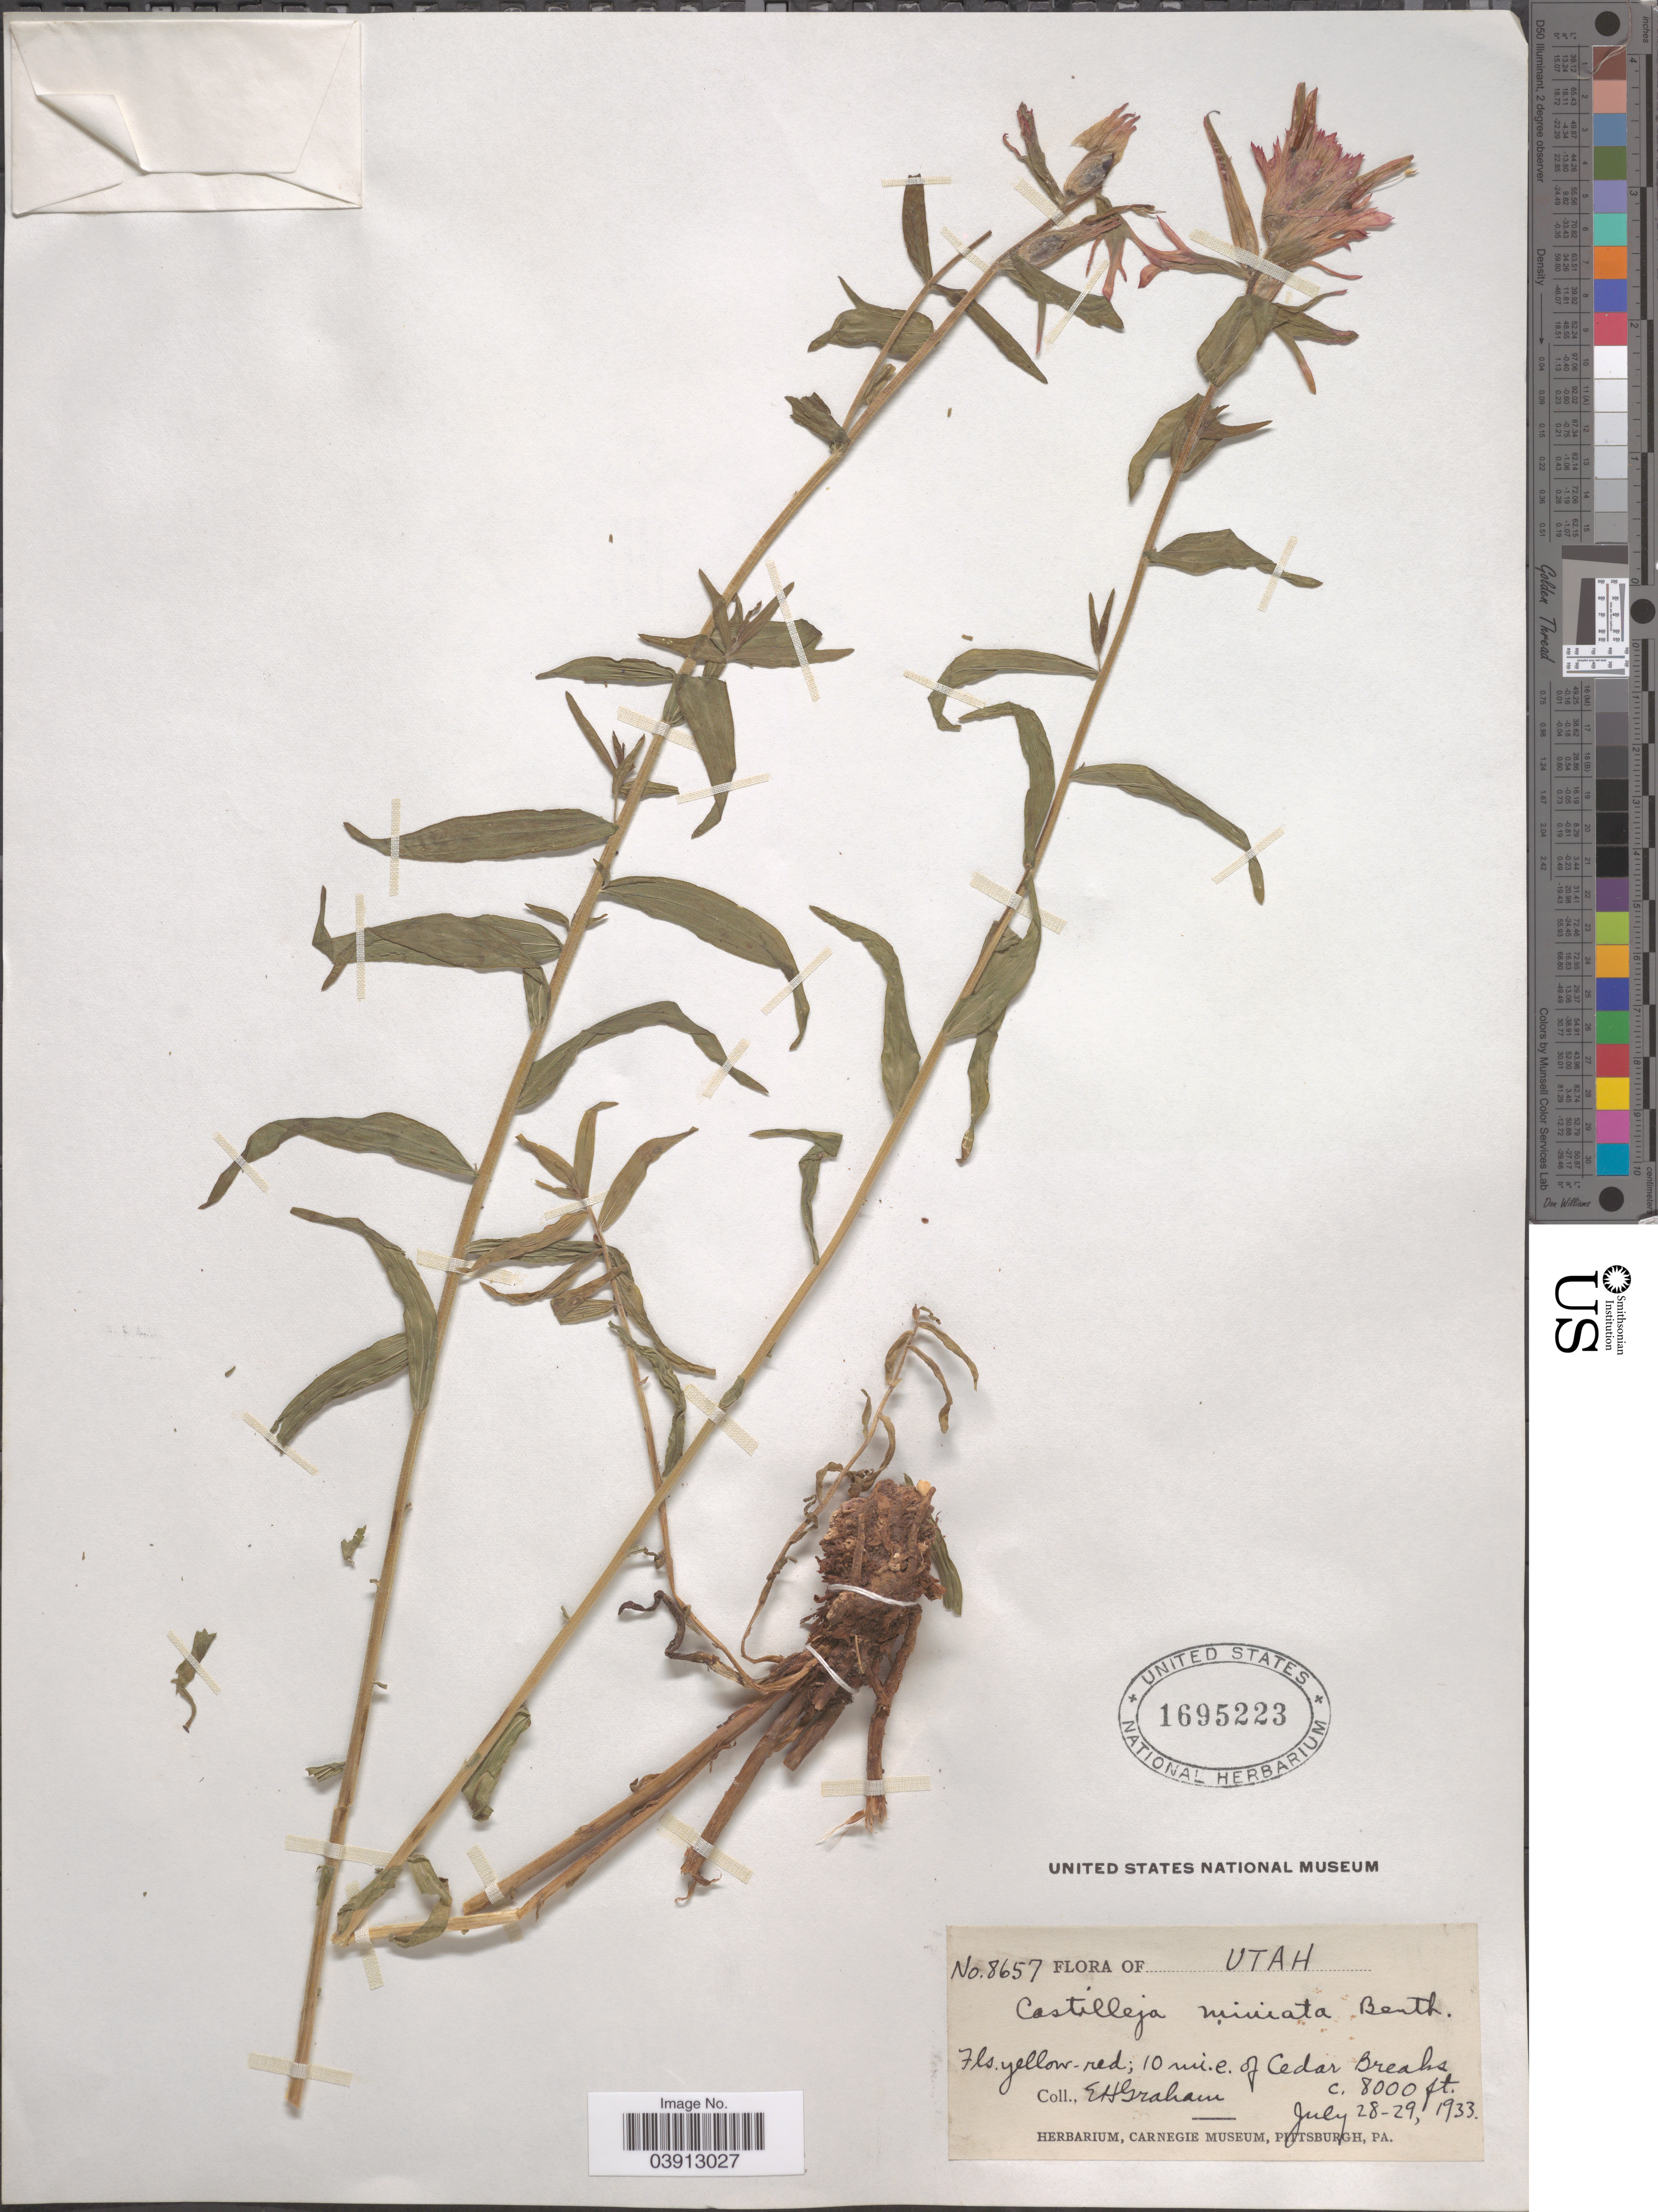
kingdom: Plantae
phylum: Tracheophyta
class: Magnoliopsida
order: Lamiales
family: Orobanchaceae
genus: Castilleja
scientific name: Castilleja miniata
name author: Douglas ex Hook.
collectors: E. H. Graham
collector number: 8657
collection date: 1933-07-28/1933-07-29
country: United States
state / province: Utah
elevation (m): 2438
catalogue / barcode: US 1695223